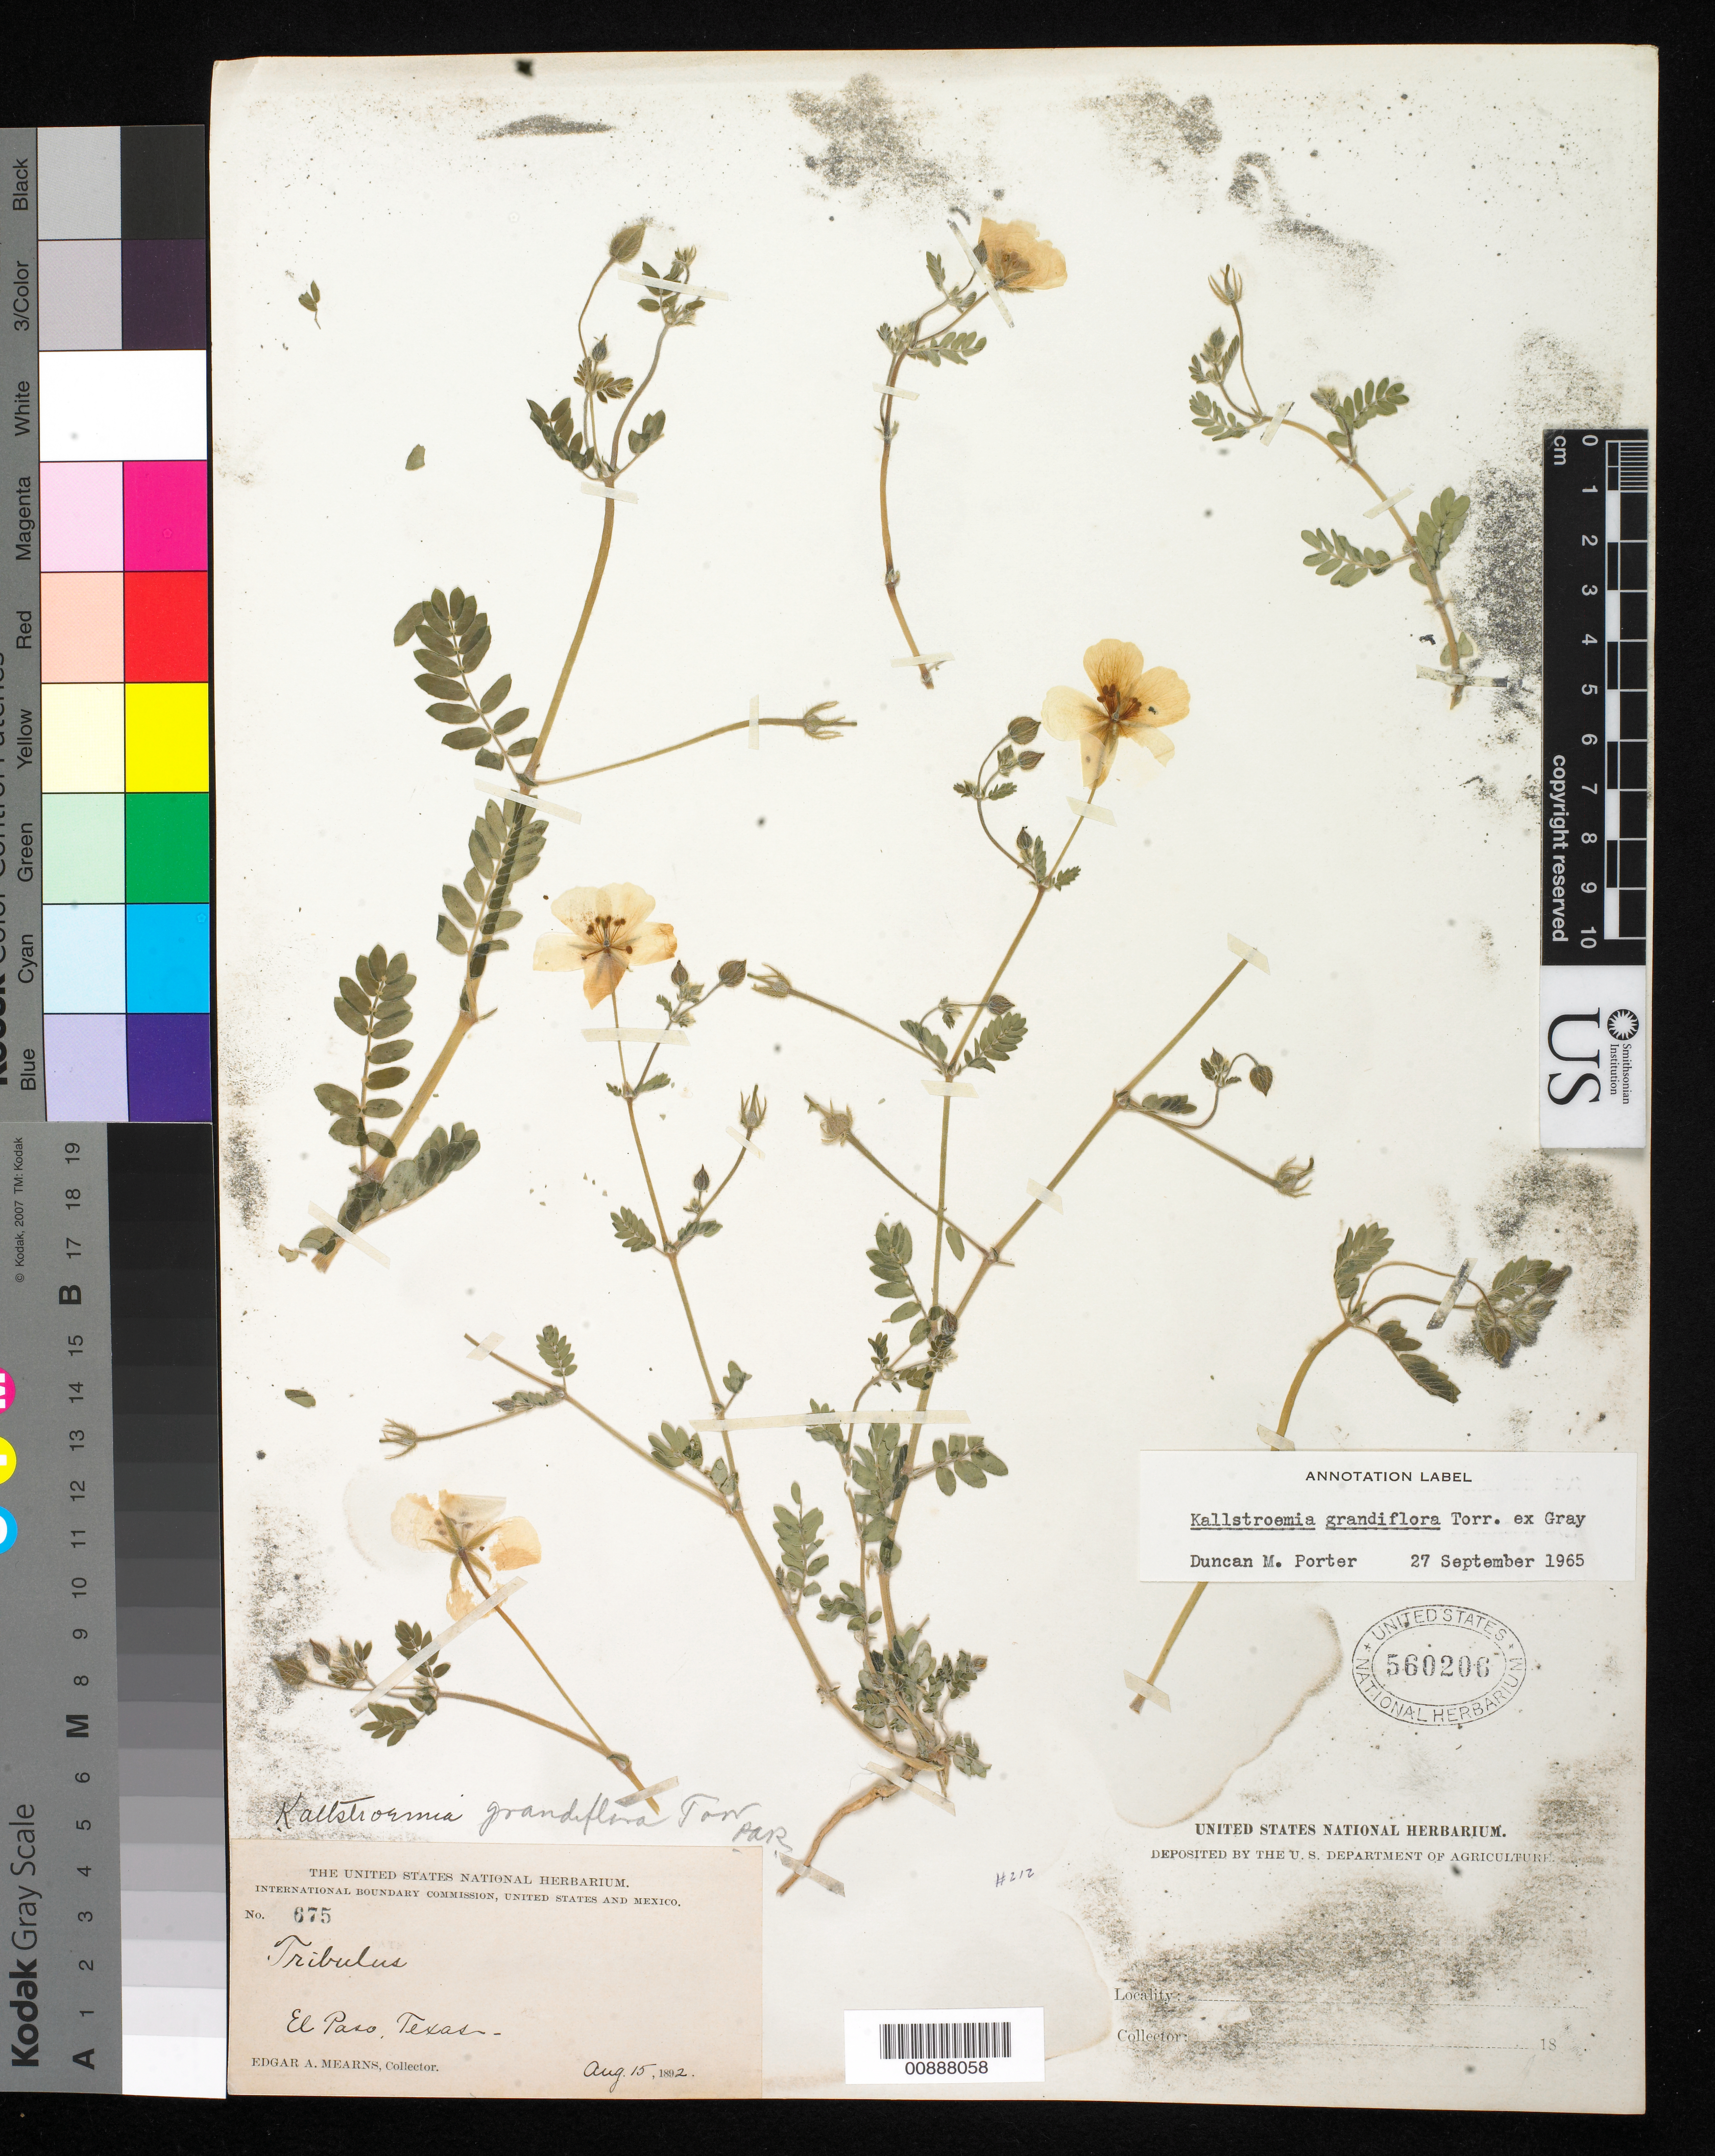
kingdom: Plantae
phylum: Tracheophyta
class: Magnoliopsida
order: Zygophyllales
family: Zygophyllaceae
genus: Kallstroemia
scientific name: Kallstroemia grandiflora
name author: Torr. ex A. Gray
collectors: E. A. Mearns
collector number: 675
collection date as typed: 15 Aug 1892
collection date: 1892-08-15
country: United States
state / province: Texas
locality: El Paso, Texas.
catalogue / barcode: US 560206